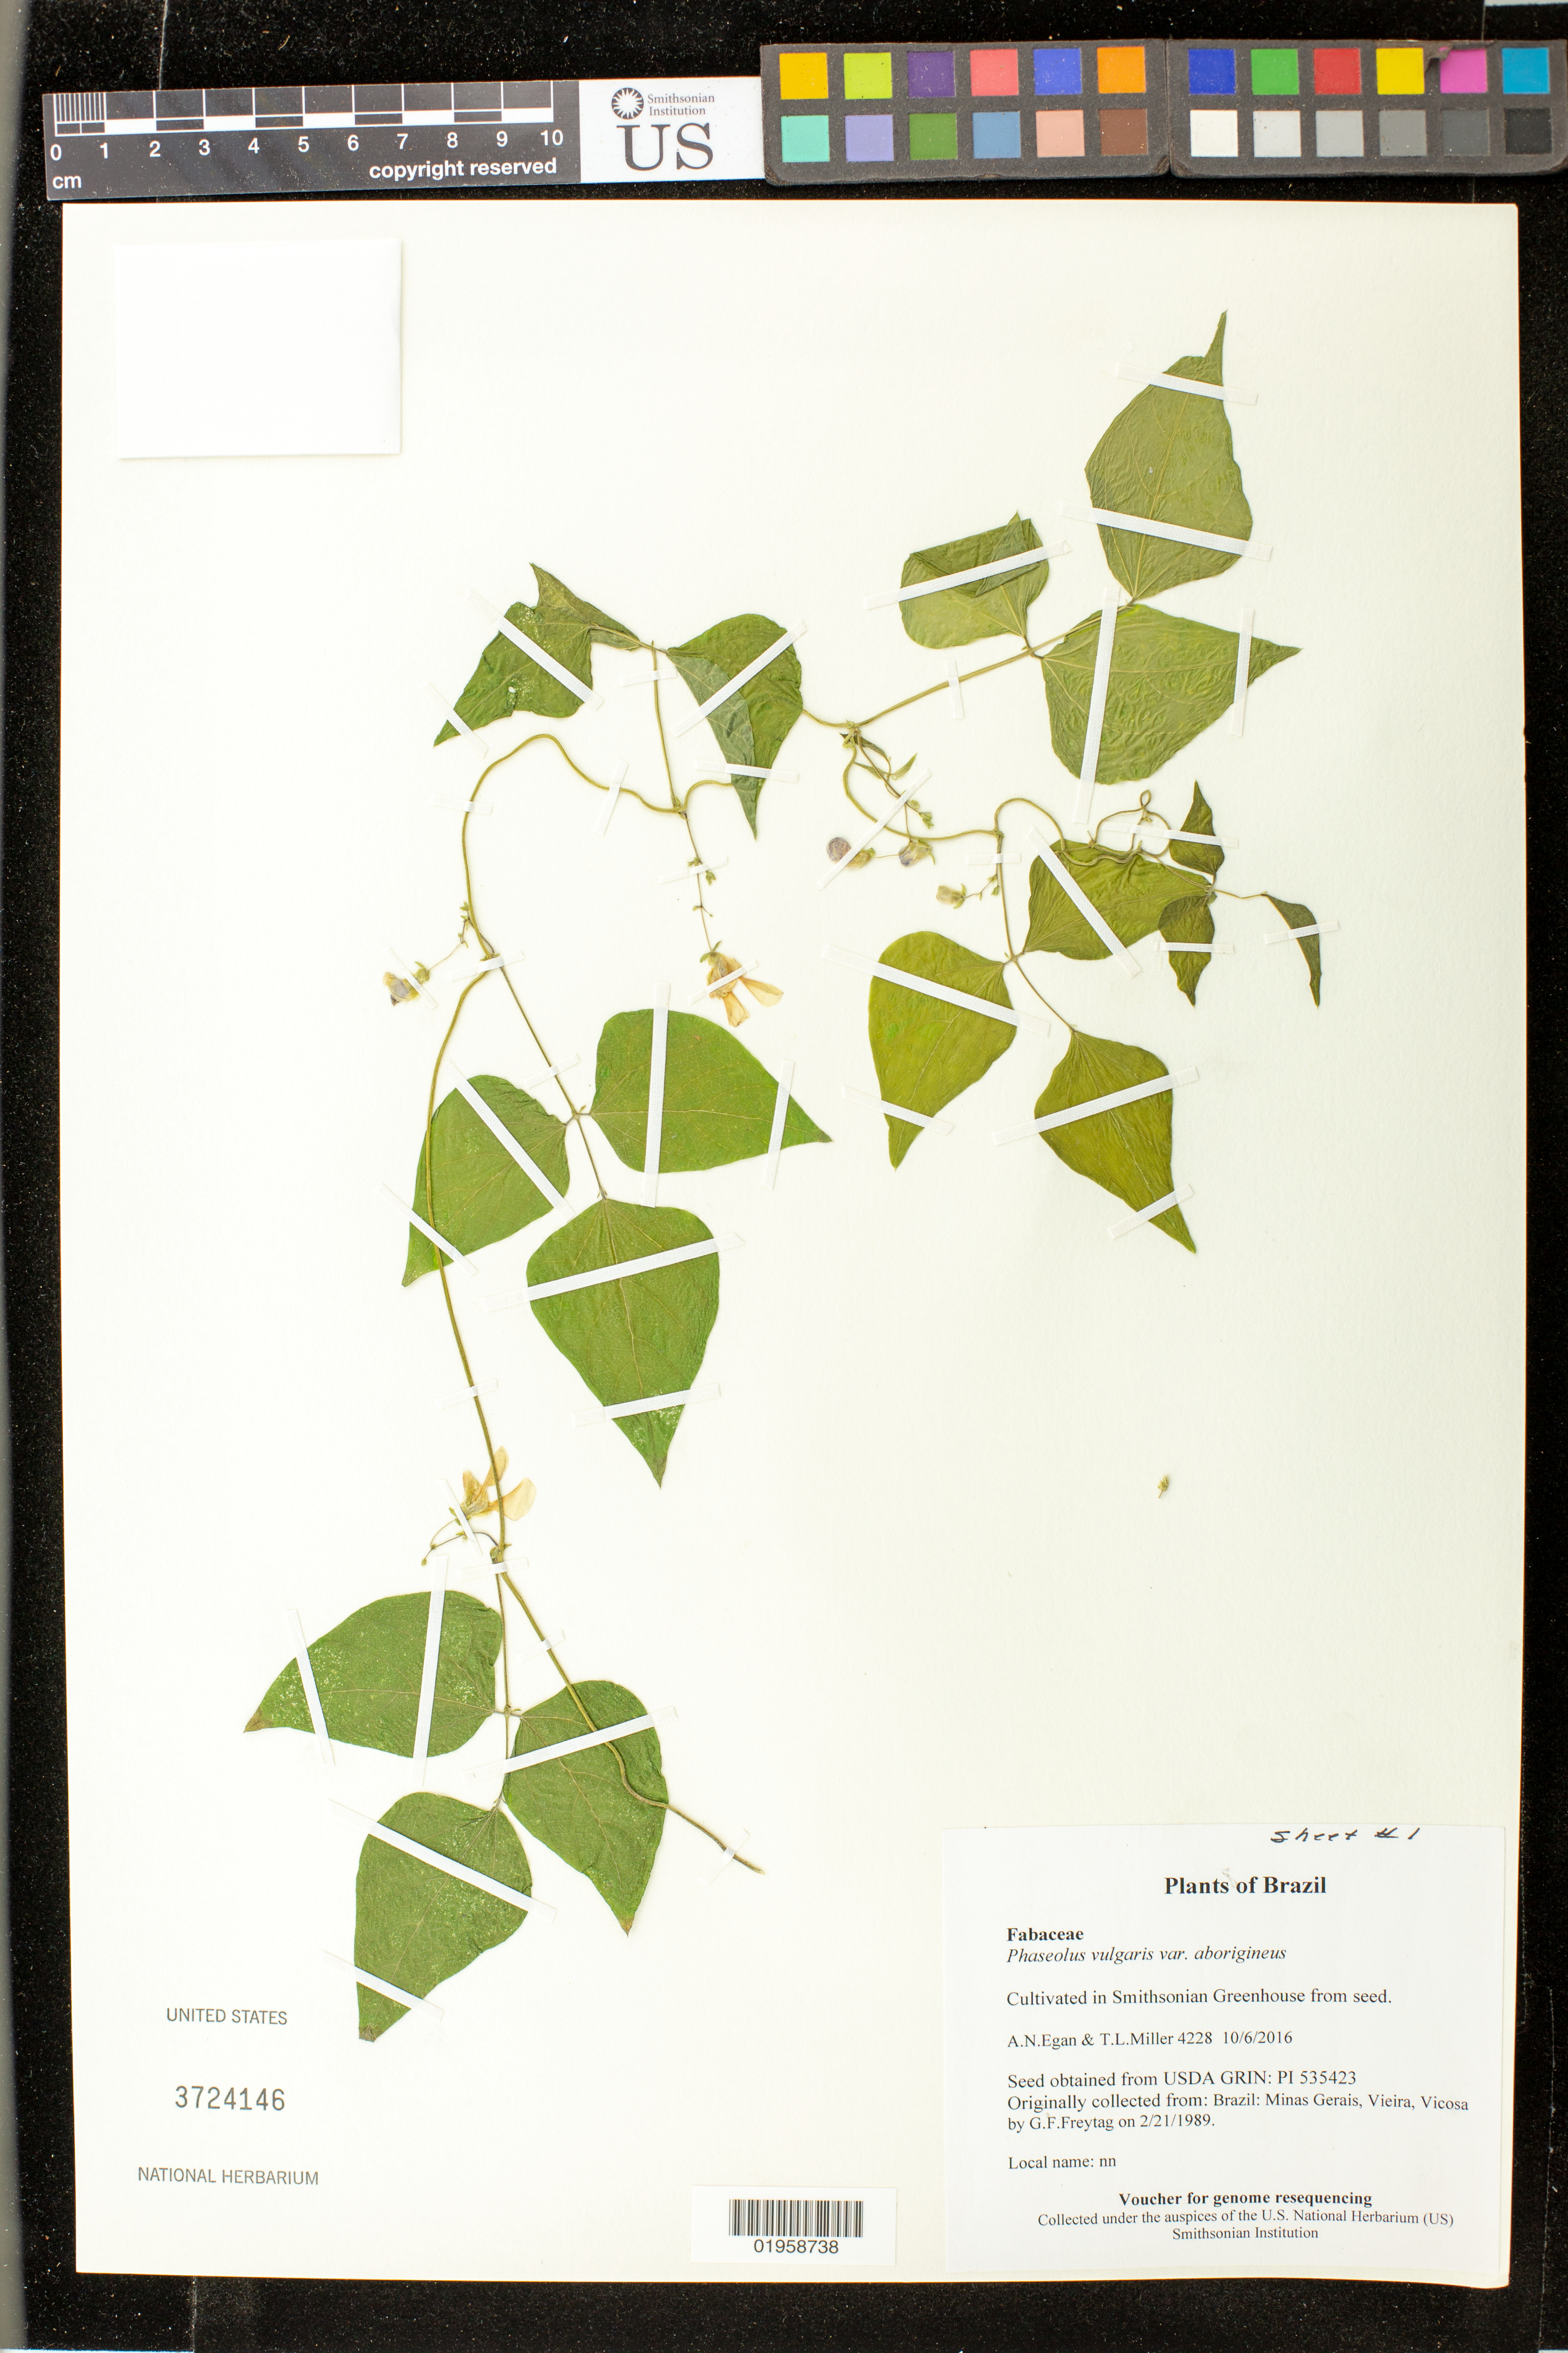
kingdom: Plantae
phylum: Tracheophyta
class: Magnoliopsida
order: Fabales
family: Fabaceae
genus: Phaseolus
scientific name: Phaseolus vulgaris var. aborigineus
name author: (Burkart) Baudet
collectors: A. N. Egan & T. L. Miller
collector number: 4228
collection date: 2016-10-06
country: United States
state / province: Maryland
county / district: Prince George's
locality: Smithsonian's Museum Support Ctr; 4210 Suitland Pkwy., NMNH Botany Research Greenhouses. Suitland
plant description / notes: Originally collected in Brazil, Minas Gerais, Vieira, Vicosa on 1989-02-21. G.F.Freytag (collector); Grown from seed acquired from the USDA's GRIN seed bank.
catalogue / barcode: US 3724146